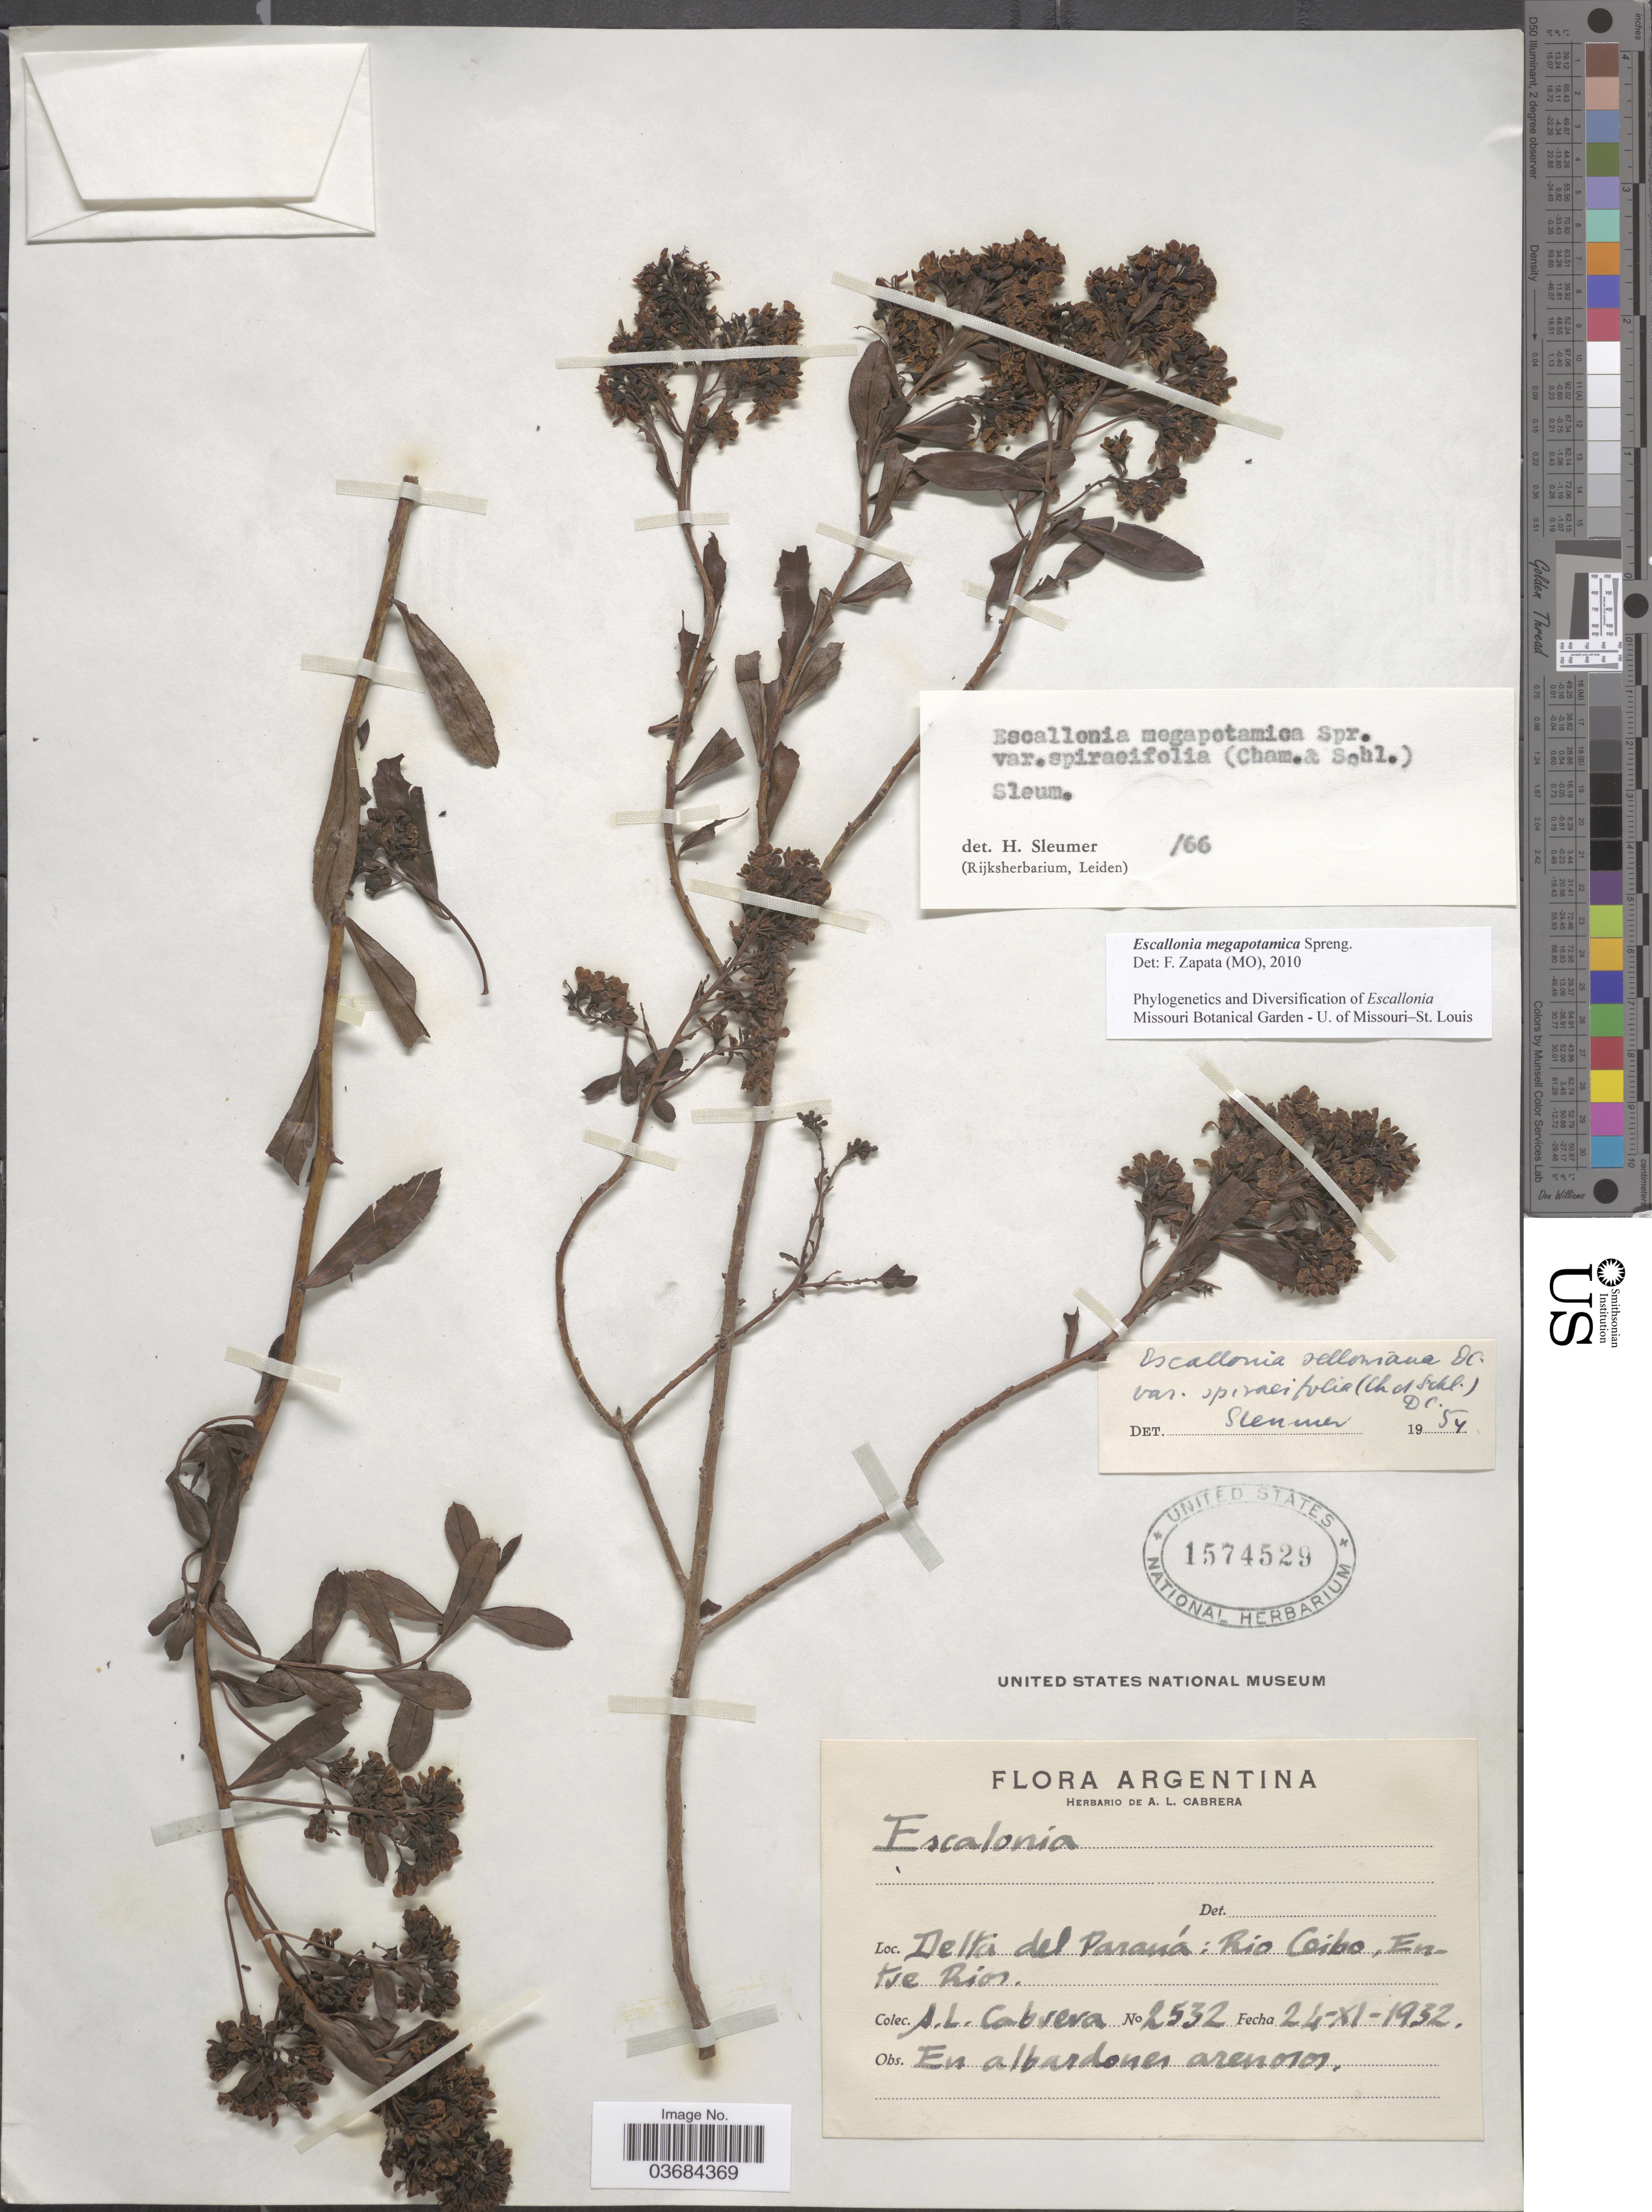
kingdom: Plantae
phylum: Tracheophyta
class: Magnoliopsida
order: Escalloniales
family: Escalloniaceae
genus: Escallonia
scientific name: Escallonia megapotamica var. megapotamica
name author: Spreng.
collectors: A. L. Cabrera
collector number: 2532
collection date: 1932-11-24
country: Argentina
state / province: Entre Rios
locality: Delta del Paraná: Rio Ceibo.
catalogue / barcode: US 1574529